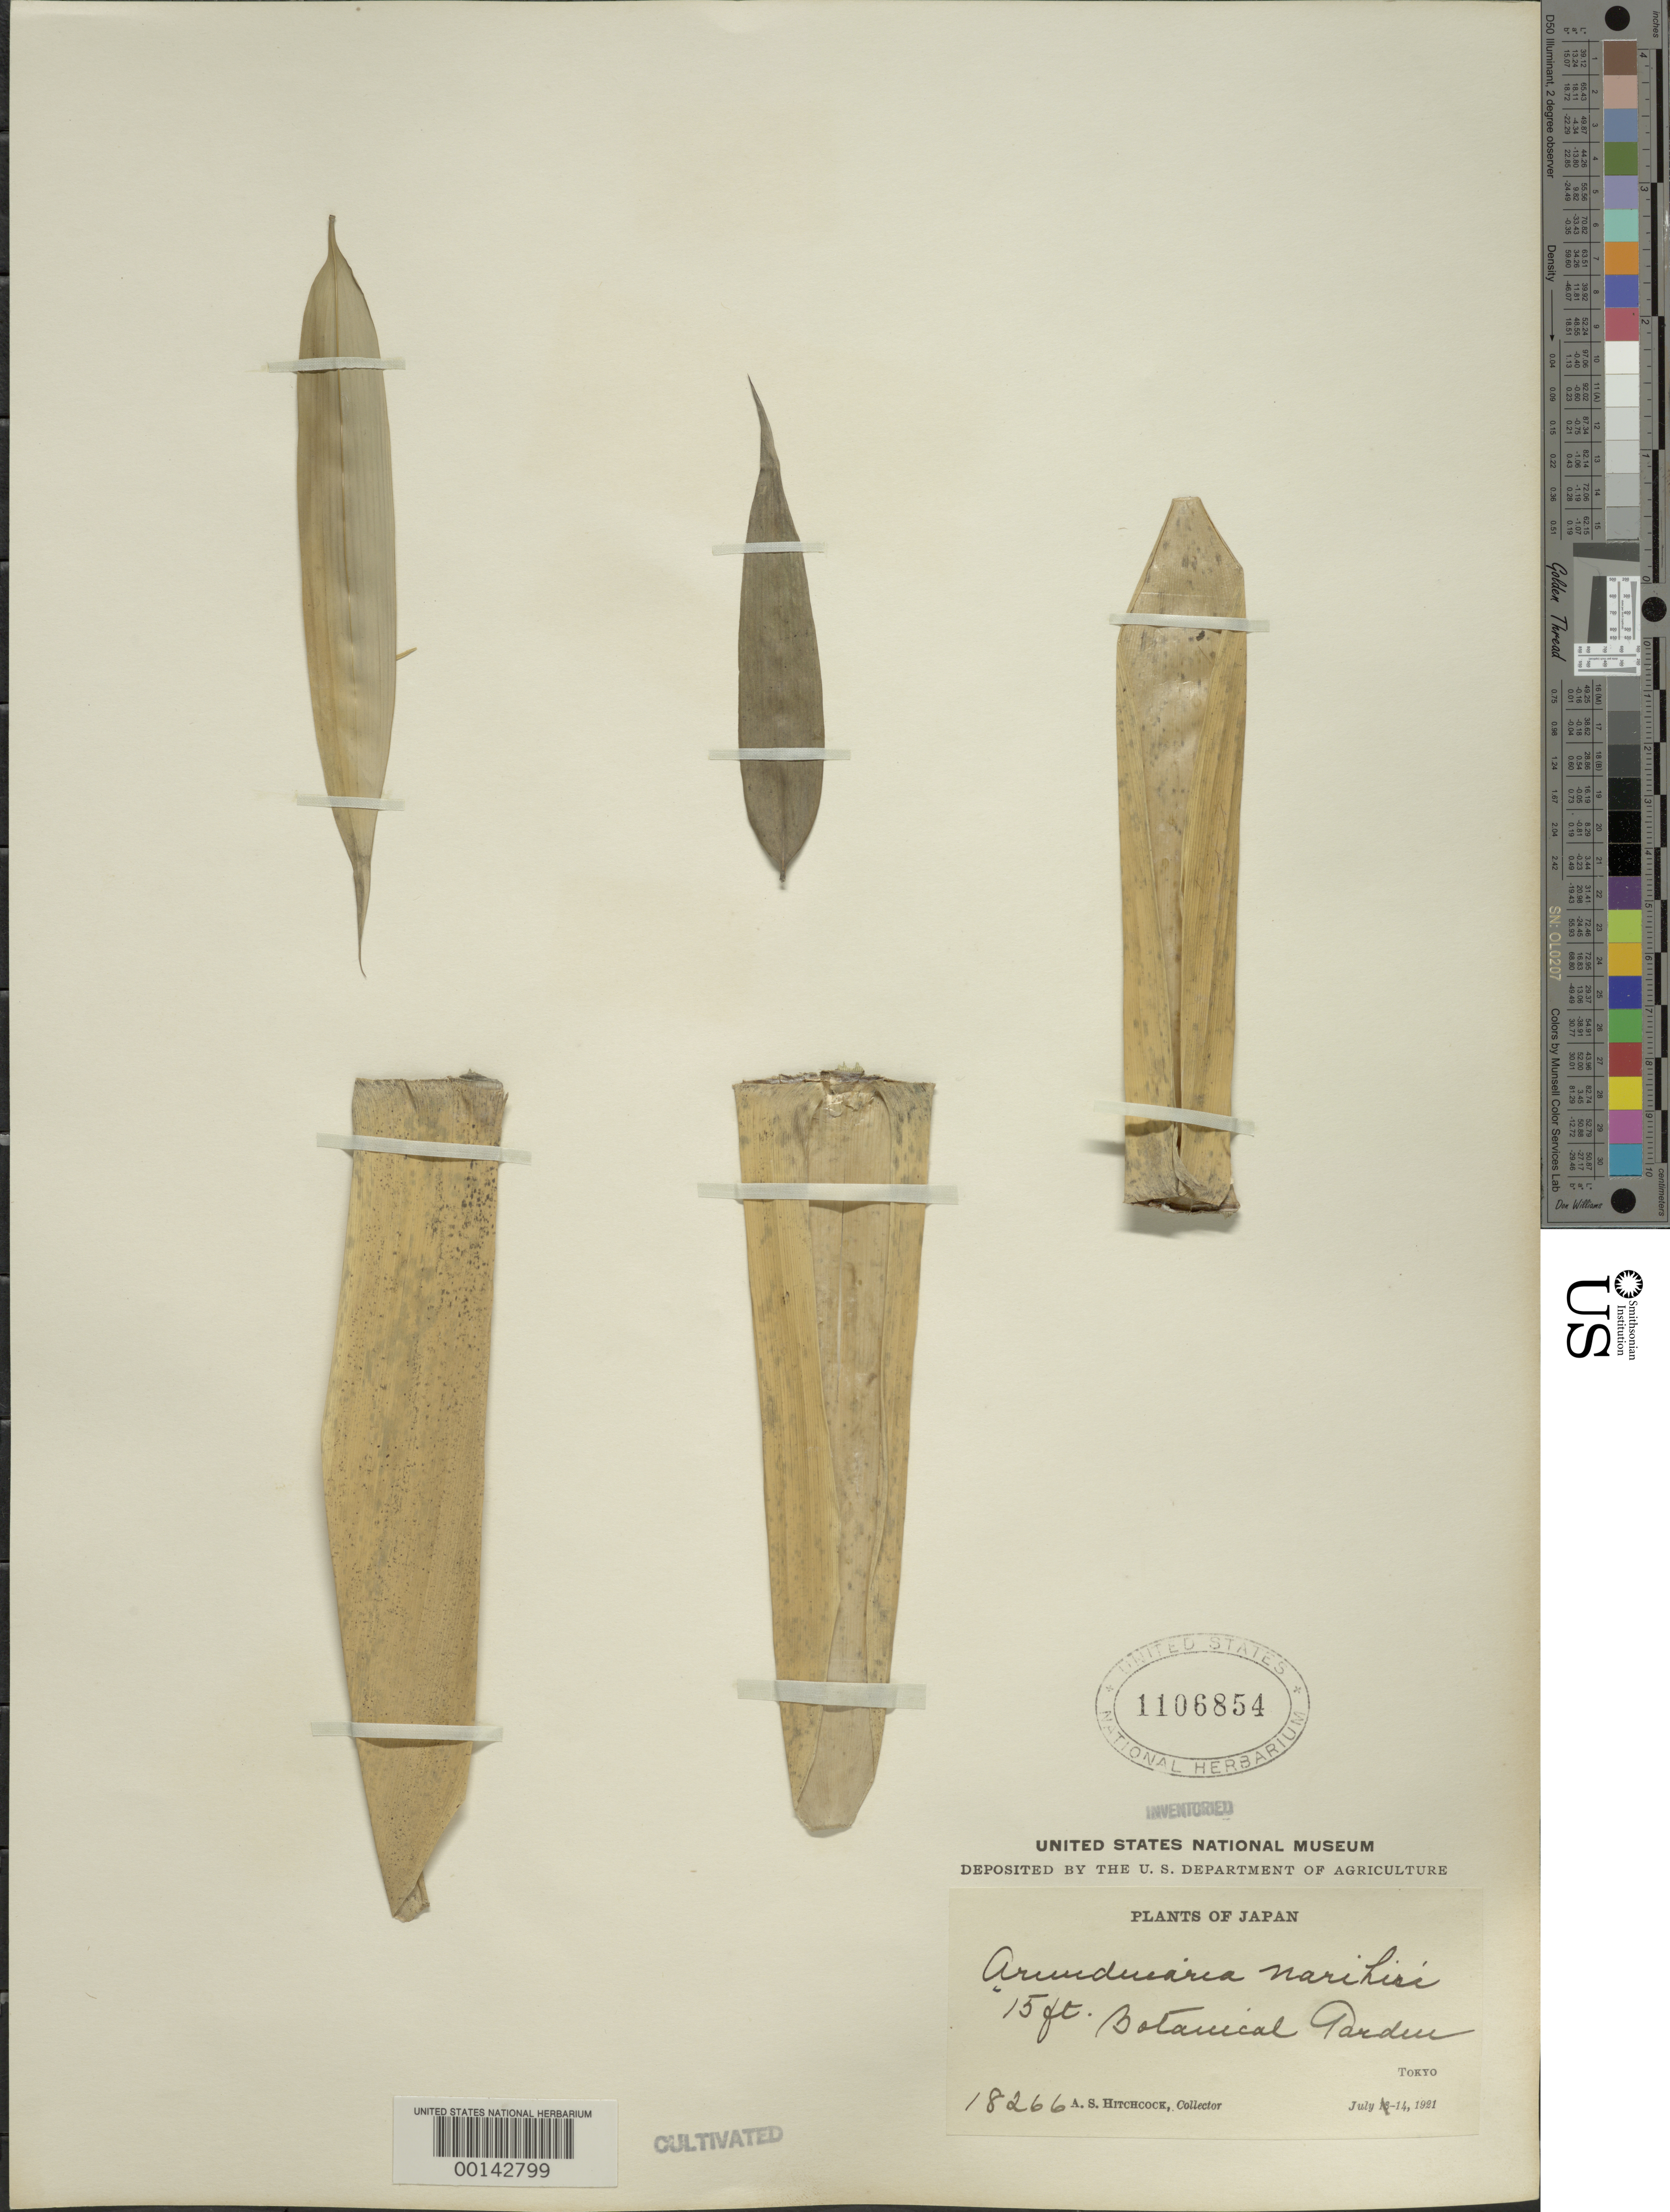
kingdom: Plantae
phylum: Tracheophyta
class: Liliopsida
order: Poales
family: Poaceae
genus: Semiarundinaria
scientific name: Semiarundinaria fastuosa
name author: Makino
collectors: A. S. Hitchcock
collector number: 18266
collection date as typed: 14 Jul 1921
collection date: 1921-07-14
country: Japan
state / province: Tokyo, Federal City of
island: Honshu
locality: Tokyo botanic garden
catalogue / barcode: US 1106854